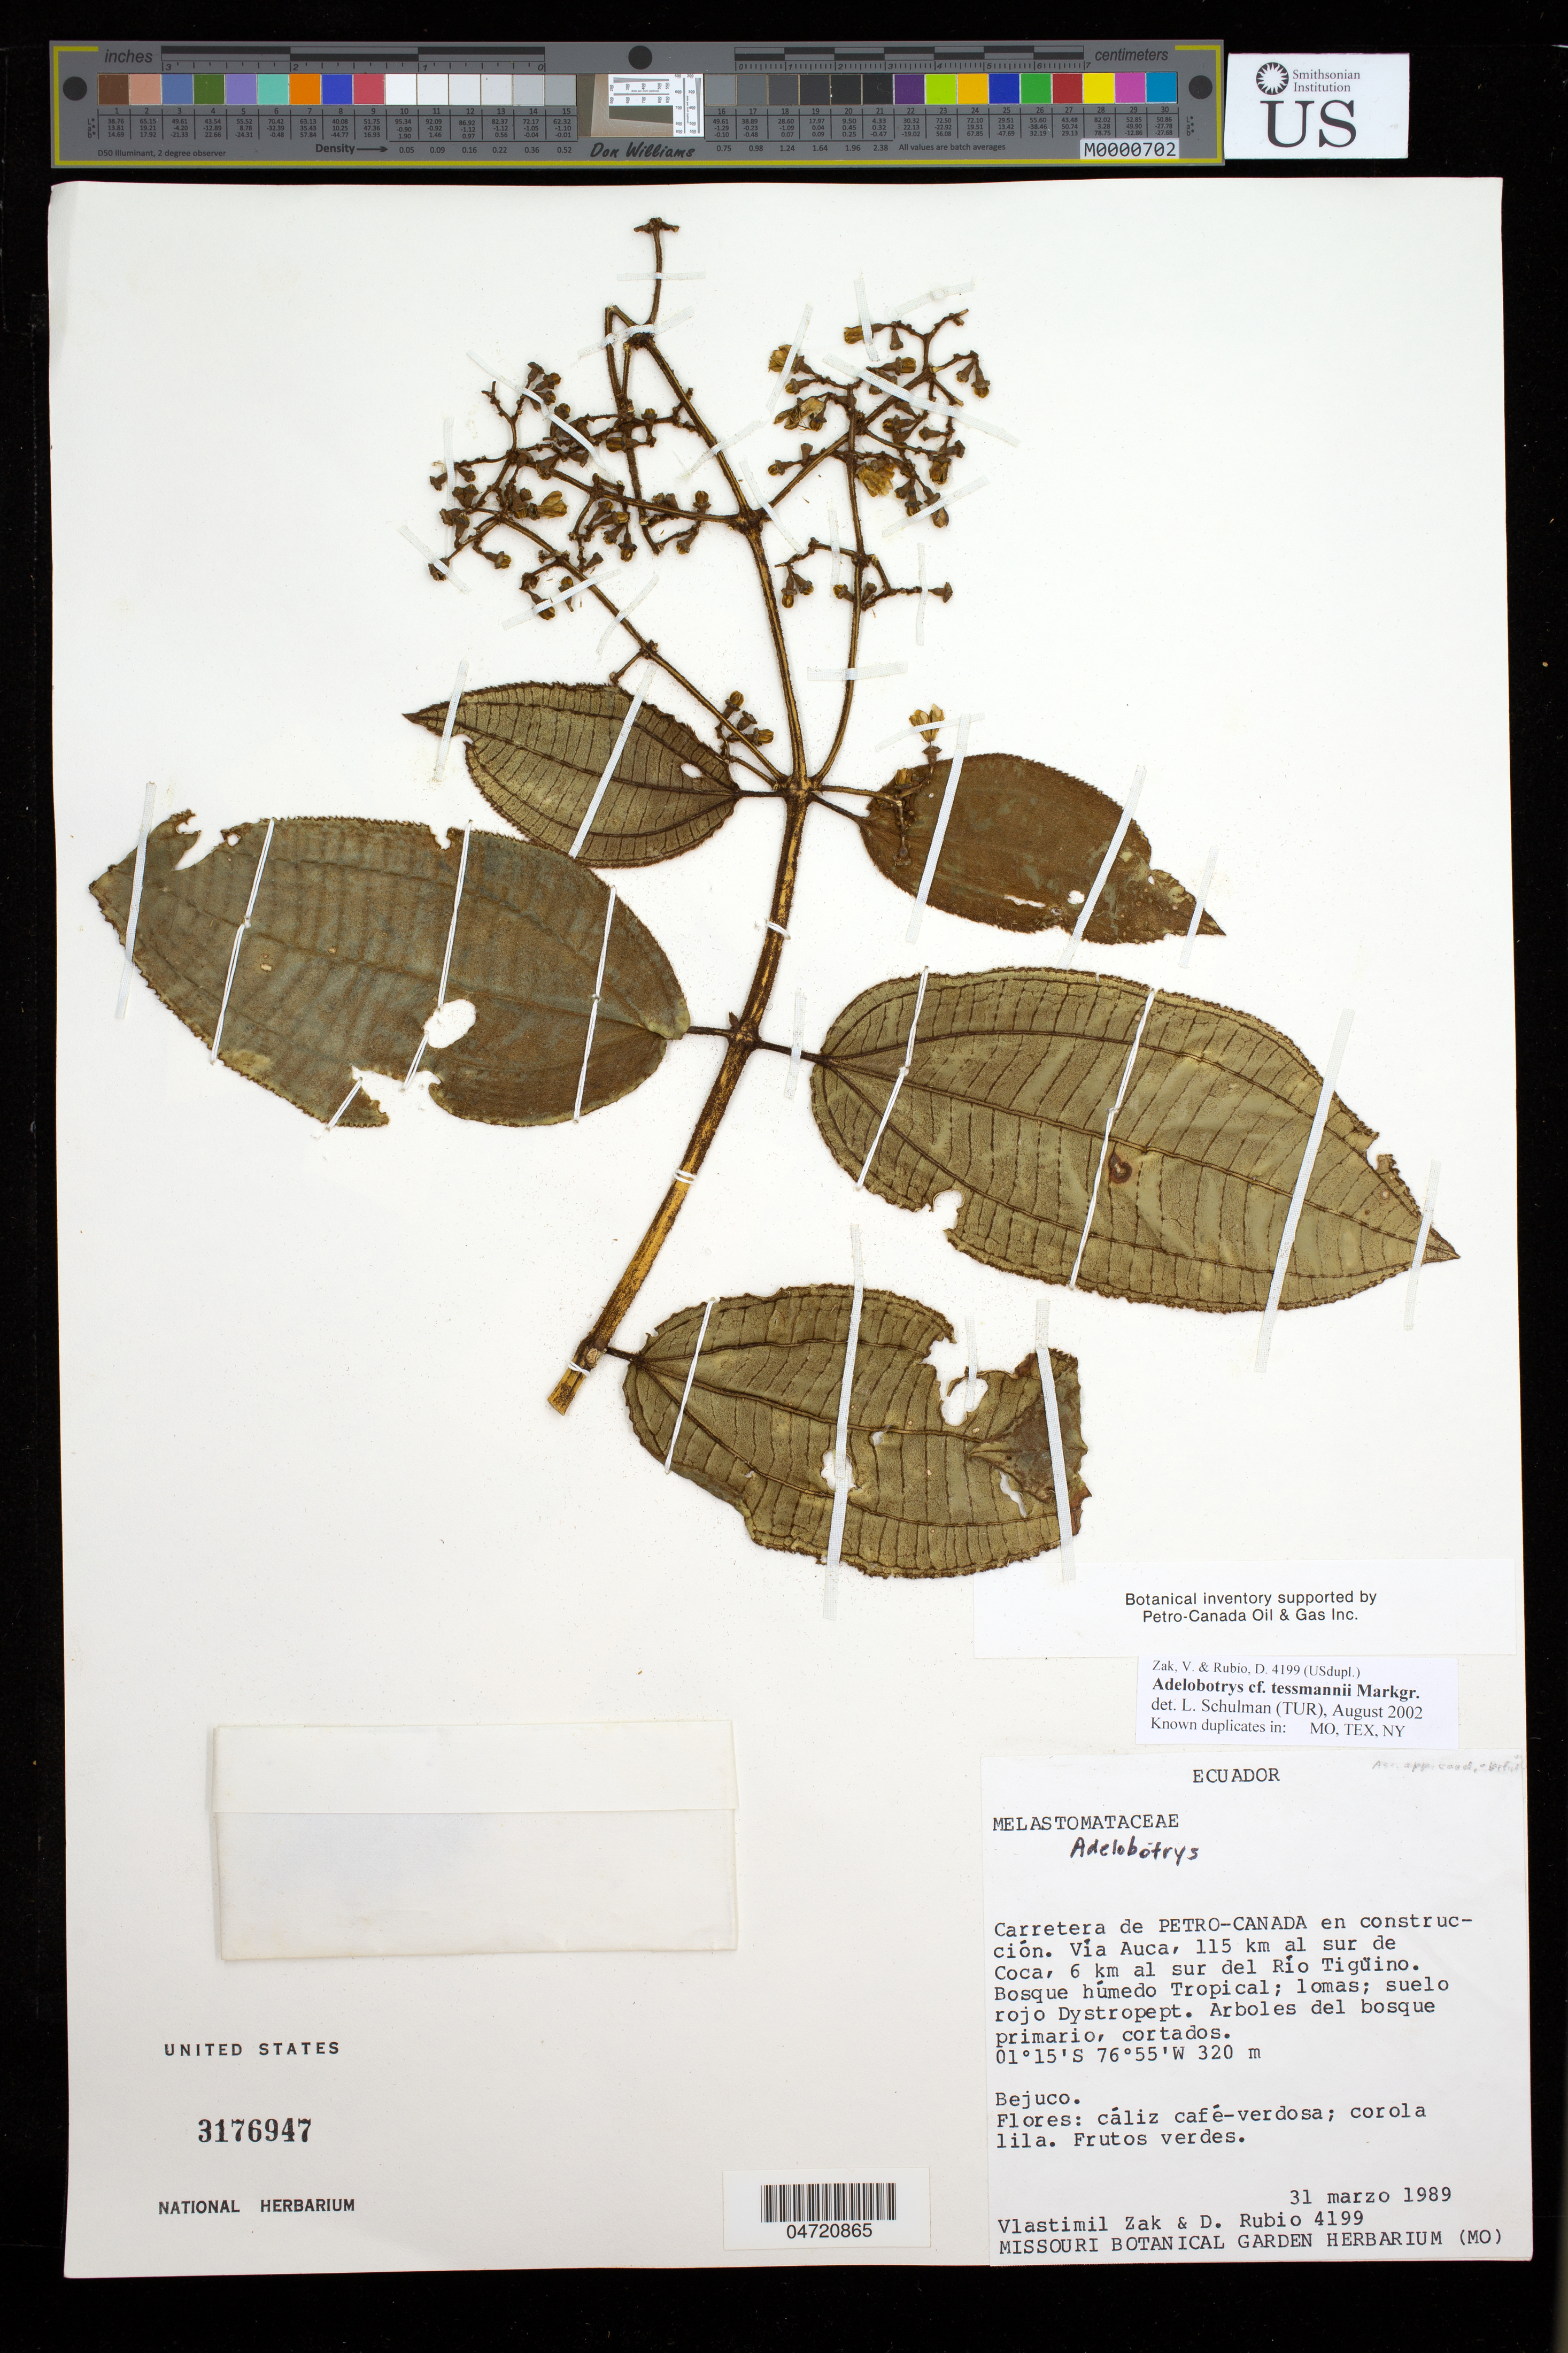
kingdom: Plantae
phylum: Tracheophyta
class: Magnoliopsida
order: Myrtales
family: Melastomataceae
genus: Adelobotrys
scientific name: Adelobotrys tessmannii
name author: Markgr.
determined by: Schulman, Leif, (TUR), University of Turku (FINLAND)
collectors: V. Zak & D. Rubio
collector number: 4199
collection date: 1989-03-31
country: Ecuador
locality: Carretera de Petro-Canada en constructión, Via Auca, 115 km al sur de Coca, 6 km al sur del Río Tigüino.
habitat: Bosque humedo Tropical; lomas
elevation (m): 320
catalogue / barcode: US 3176947